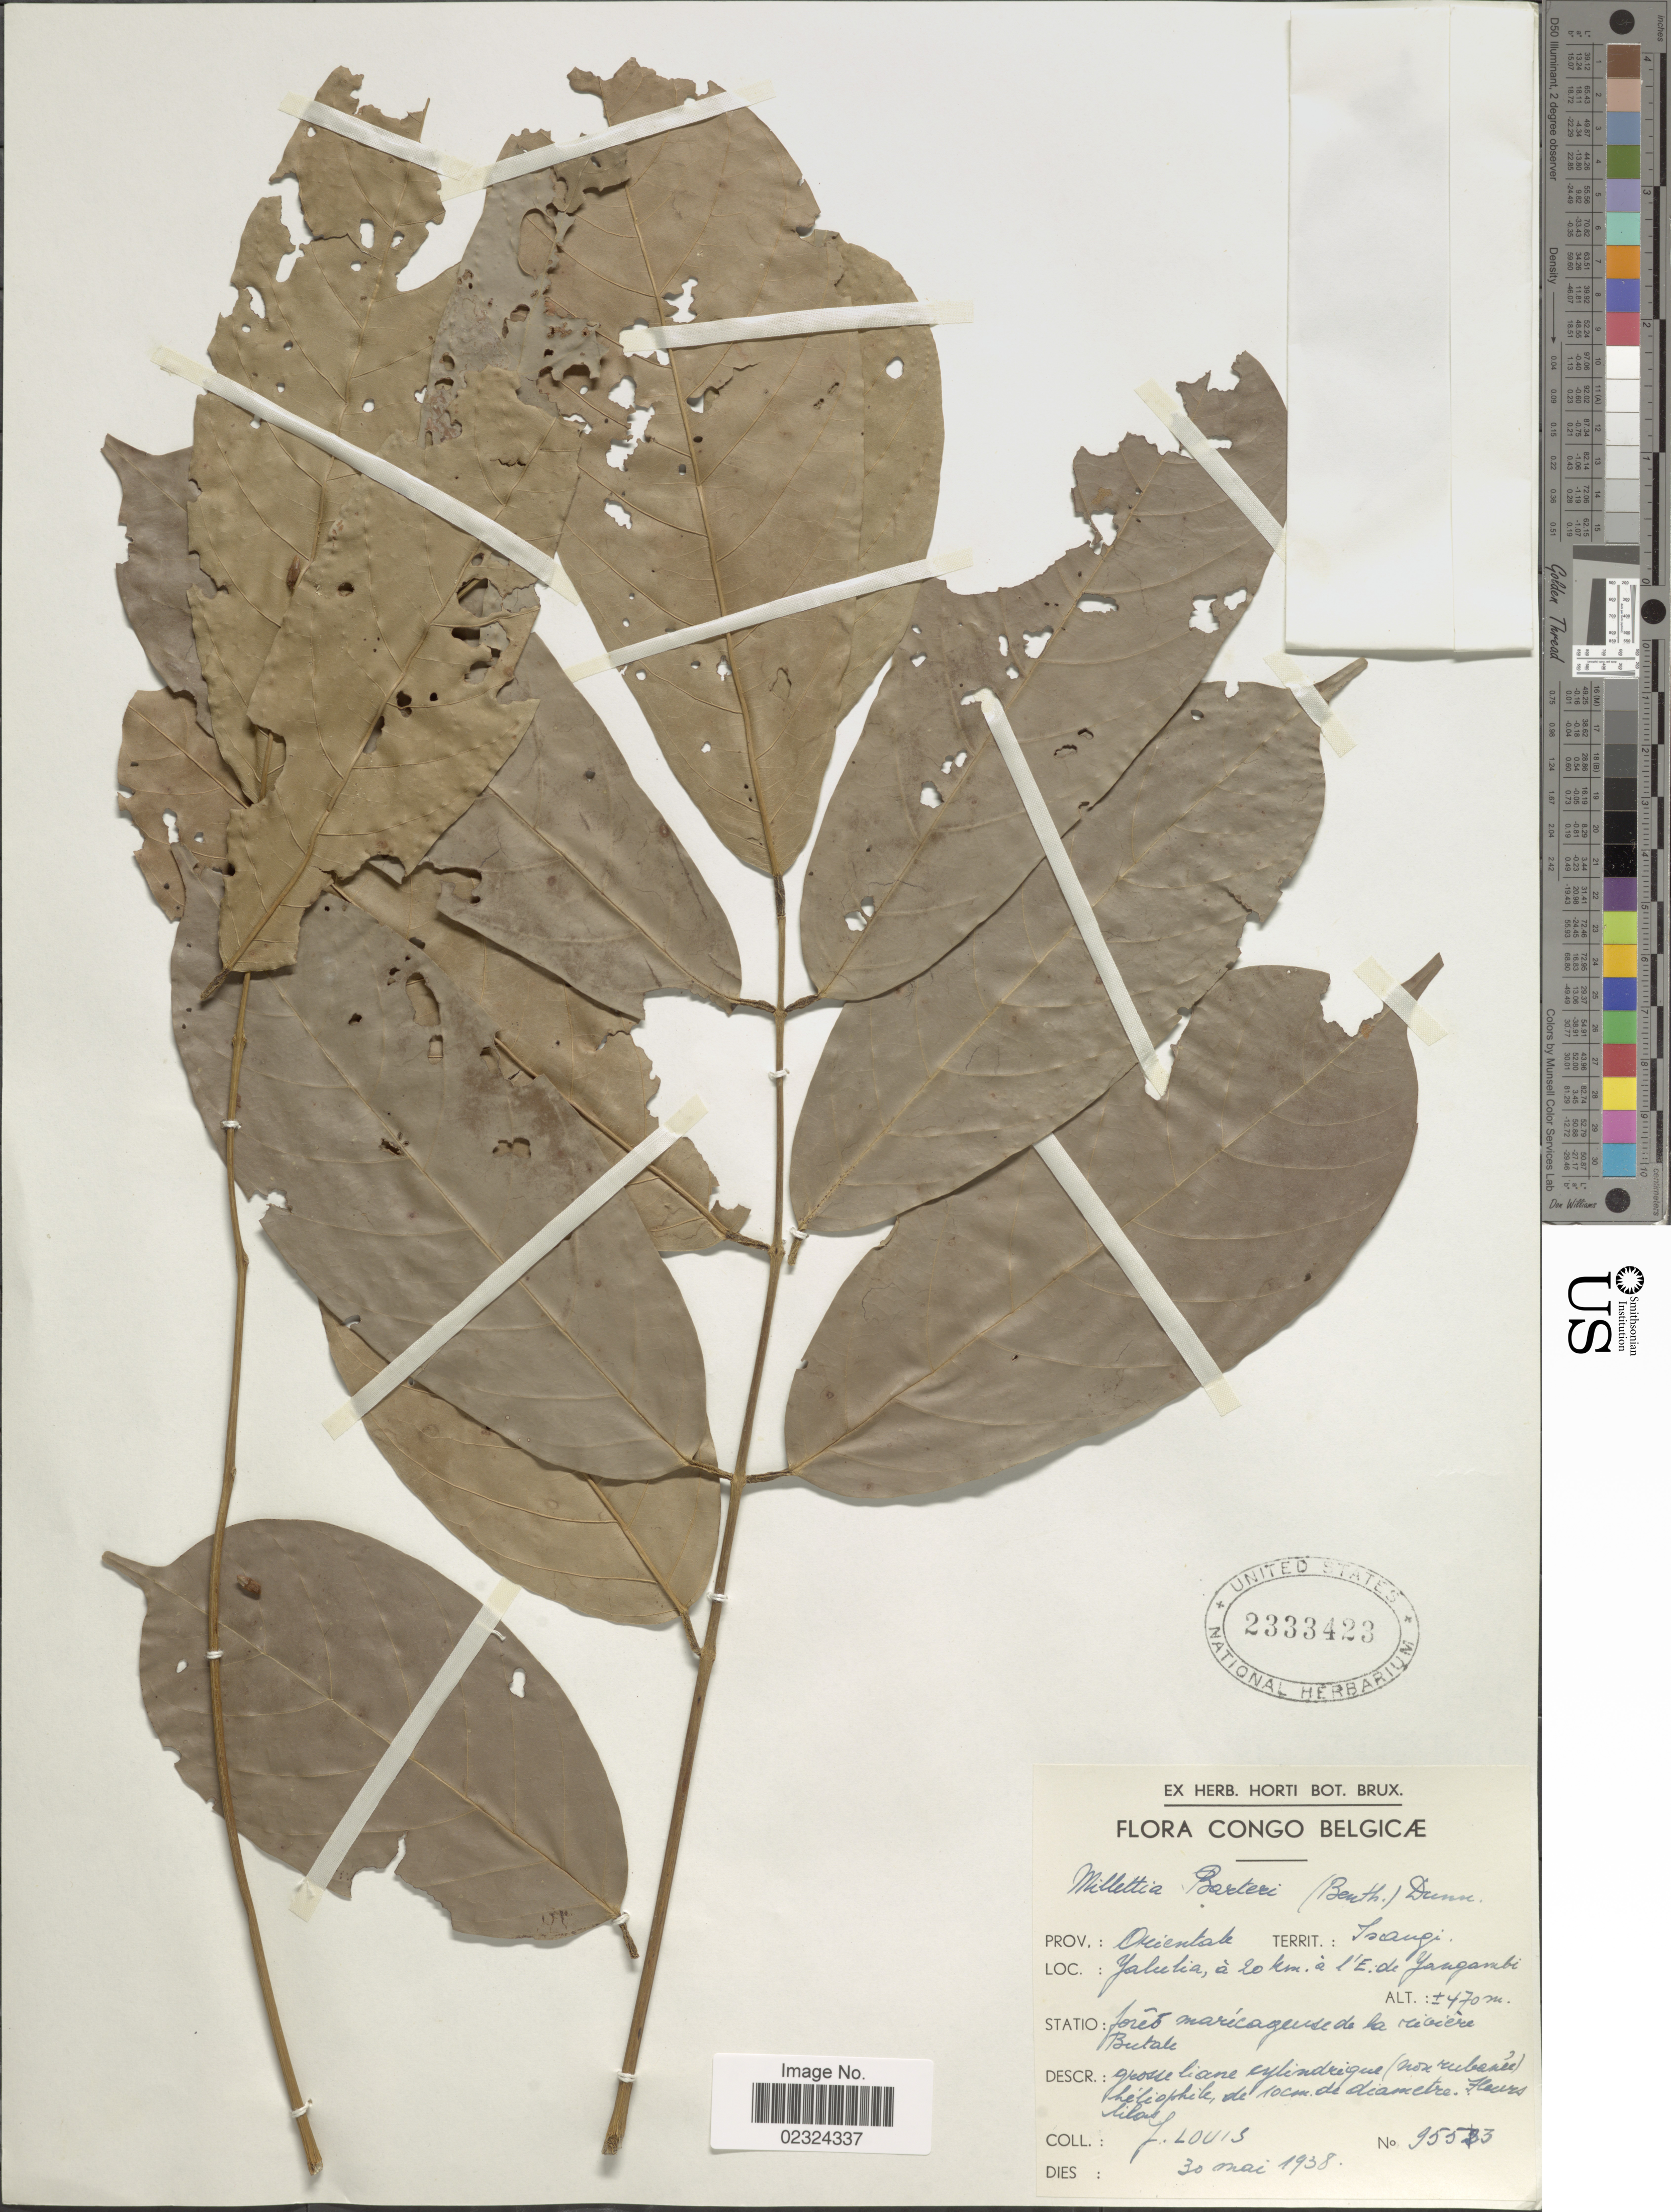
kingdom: Plantae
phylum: Tracheophyta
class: Magnoliopsida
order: Fabales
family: Fabaceae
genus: Millettia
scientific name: Millettia barteri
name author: (Benth.) Dunn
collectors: J. Louis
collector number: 95523*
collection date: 1938-05-30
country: Congo, Democratic Republic of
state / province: Tshopo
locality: Congo Belgicae. Territ: Isangi. Yalibwa, a 20 km a l'E. de Yangambi.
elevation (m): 470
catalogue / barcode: US 2333423